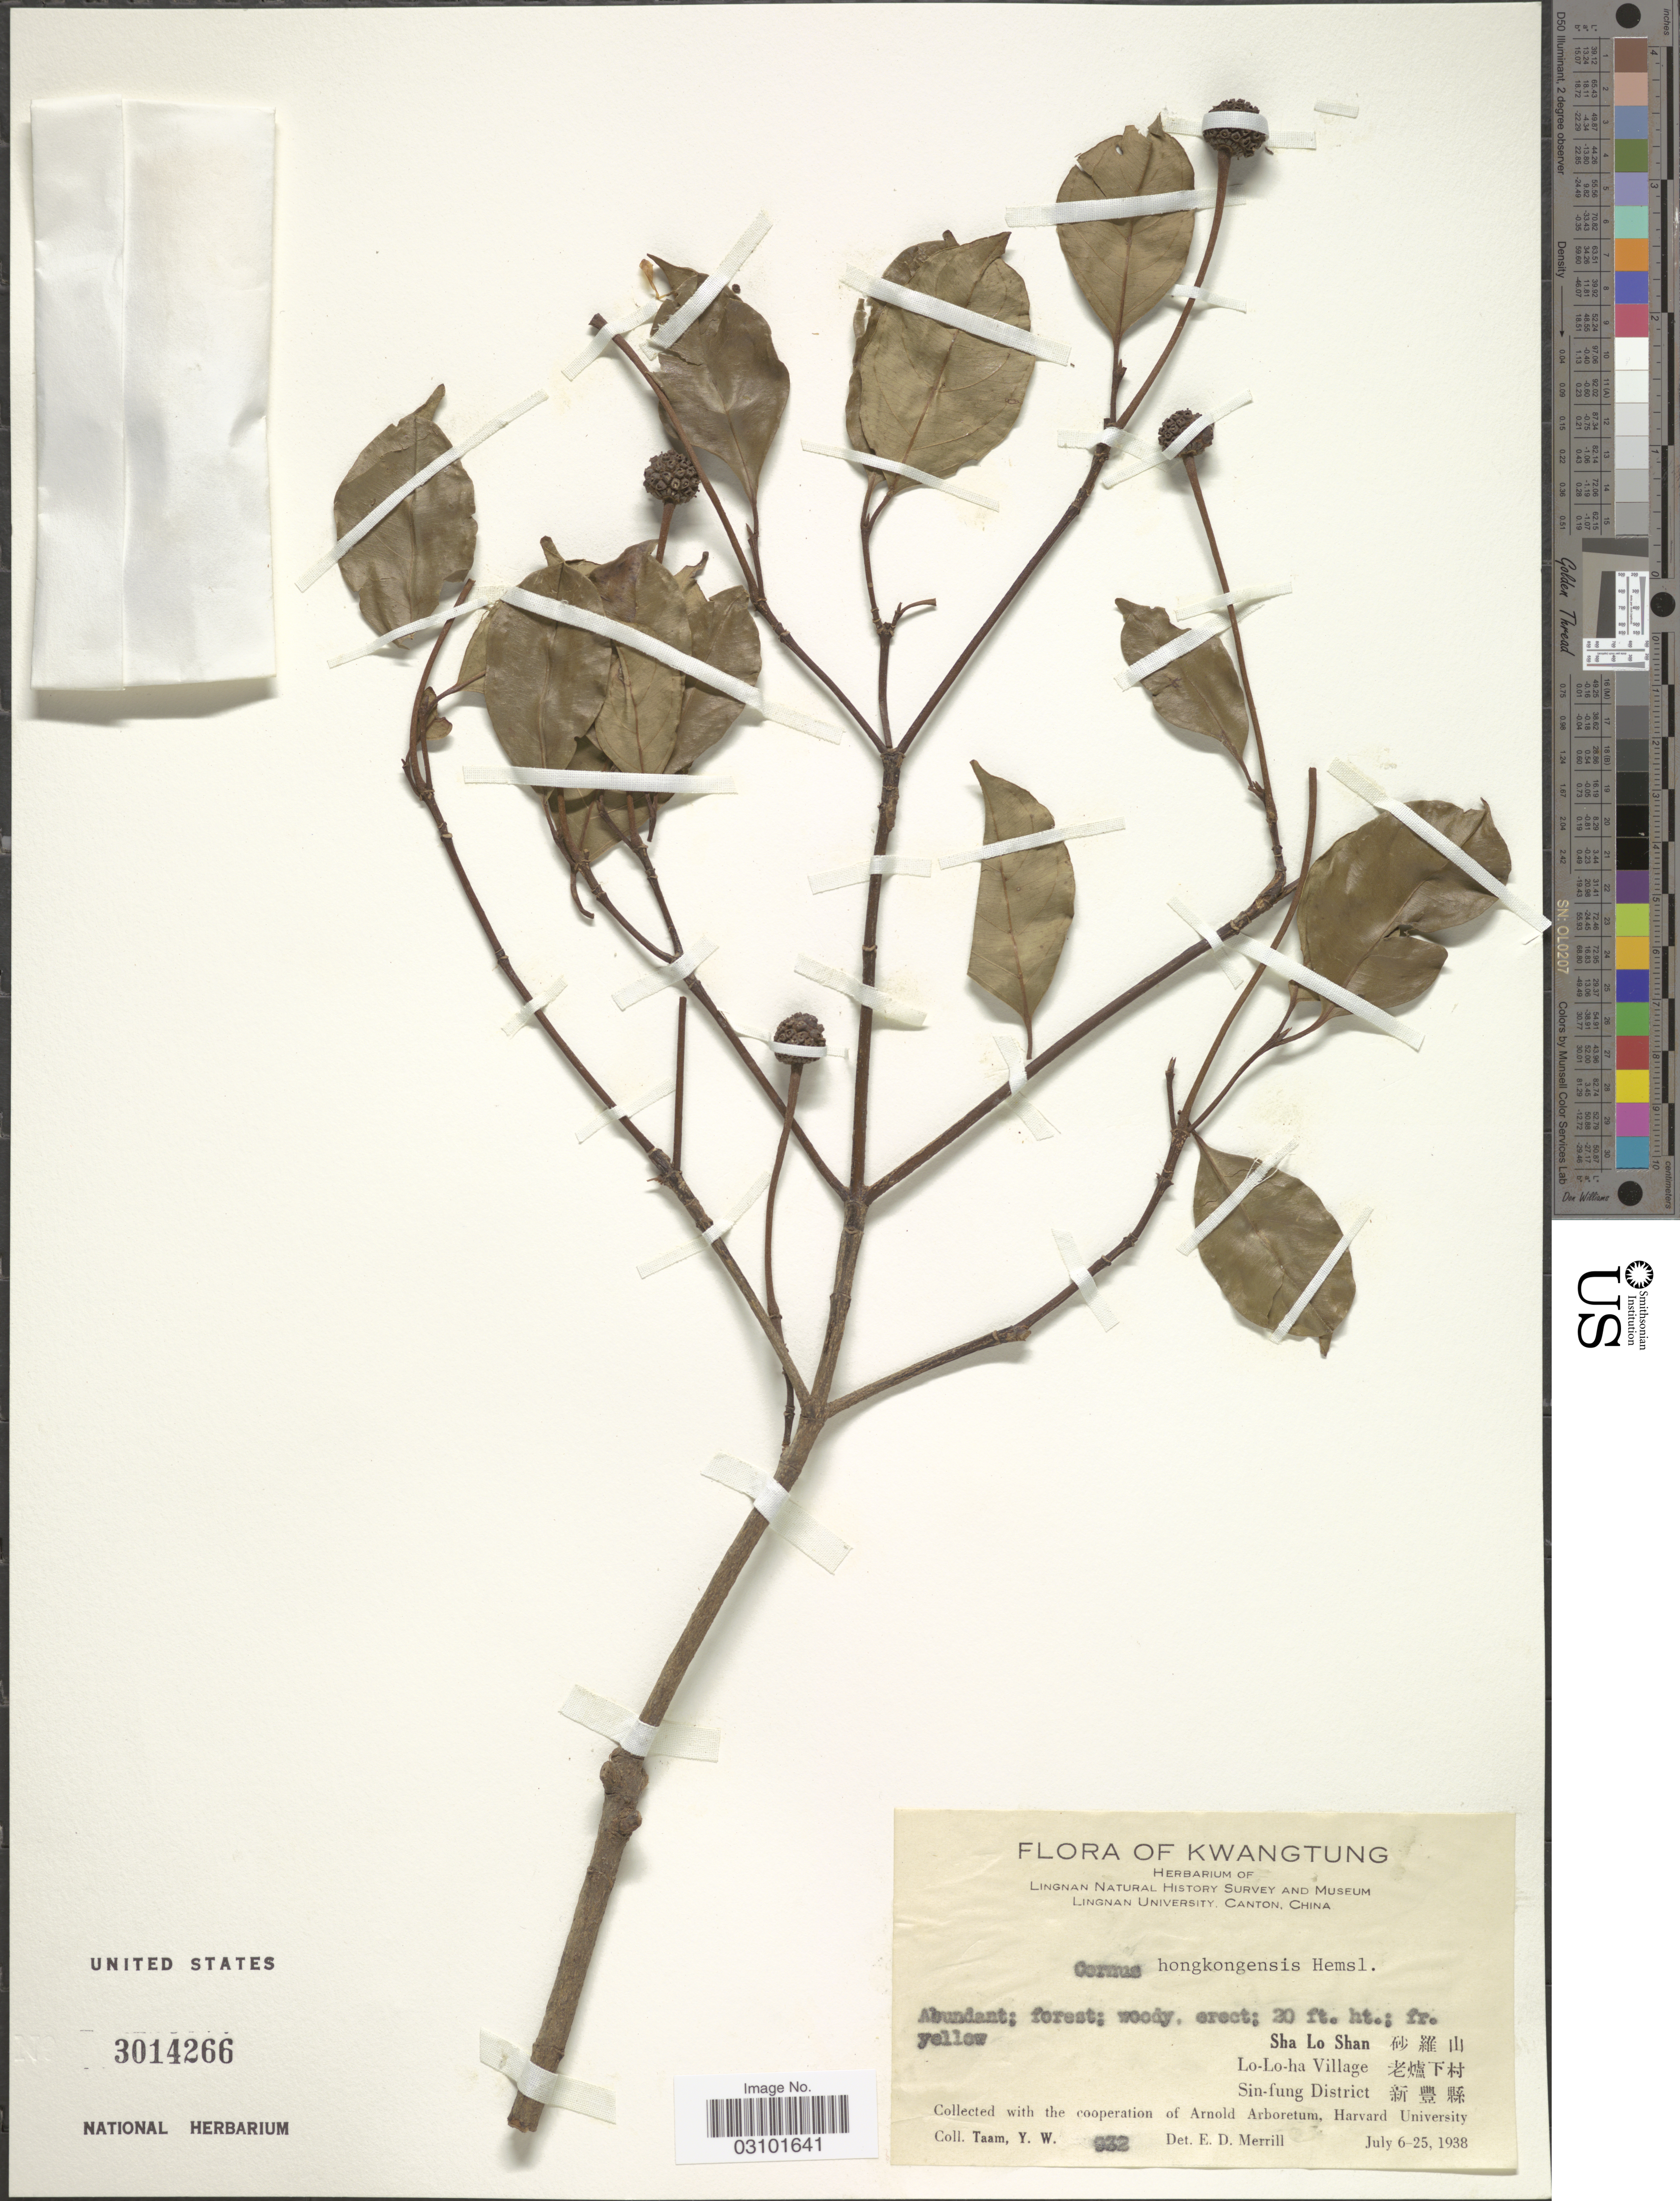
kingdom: Plantae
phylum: Tracheophyta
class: Magnoliopsida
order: Cornales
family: Cornaceae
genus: Cornus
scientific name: Cornus hongkongensis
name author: Hemsl.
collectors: Y. W. Taam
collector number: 932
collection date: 1938-07-06/1938-07-25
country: China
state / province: Guangdong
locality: Kwangtung. Sha Lo Shan, Lo-Lo-ha Village, Sin-fung District.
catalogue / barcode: US 3014266